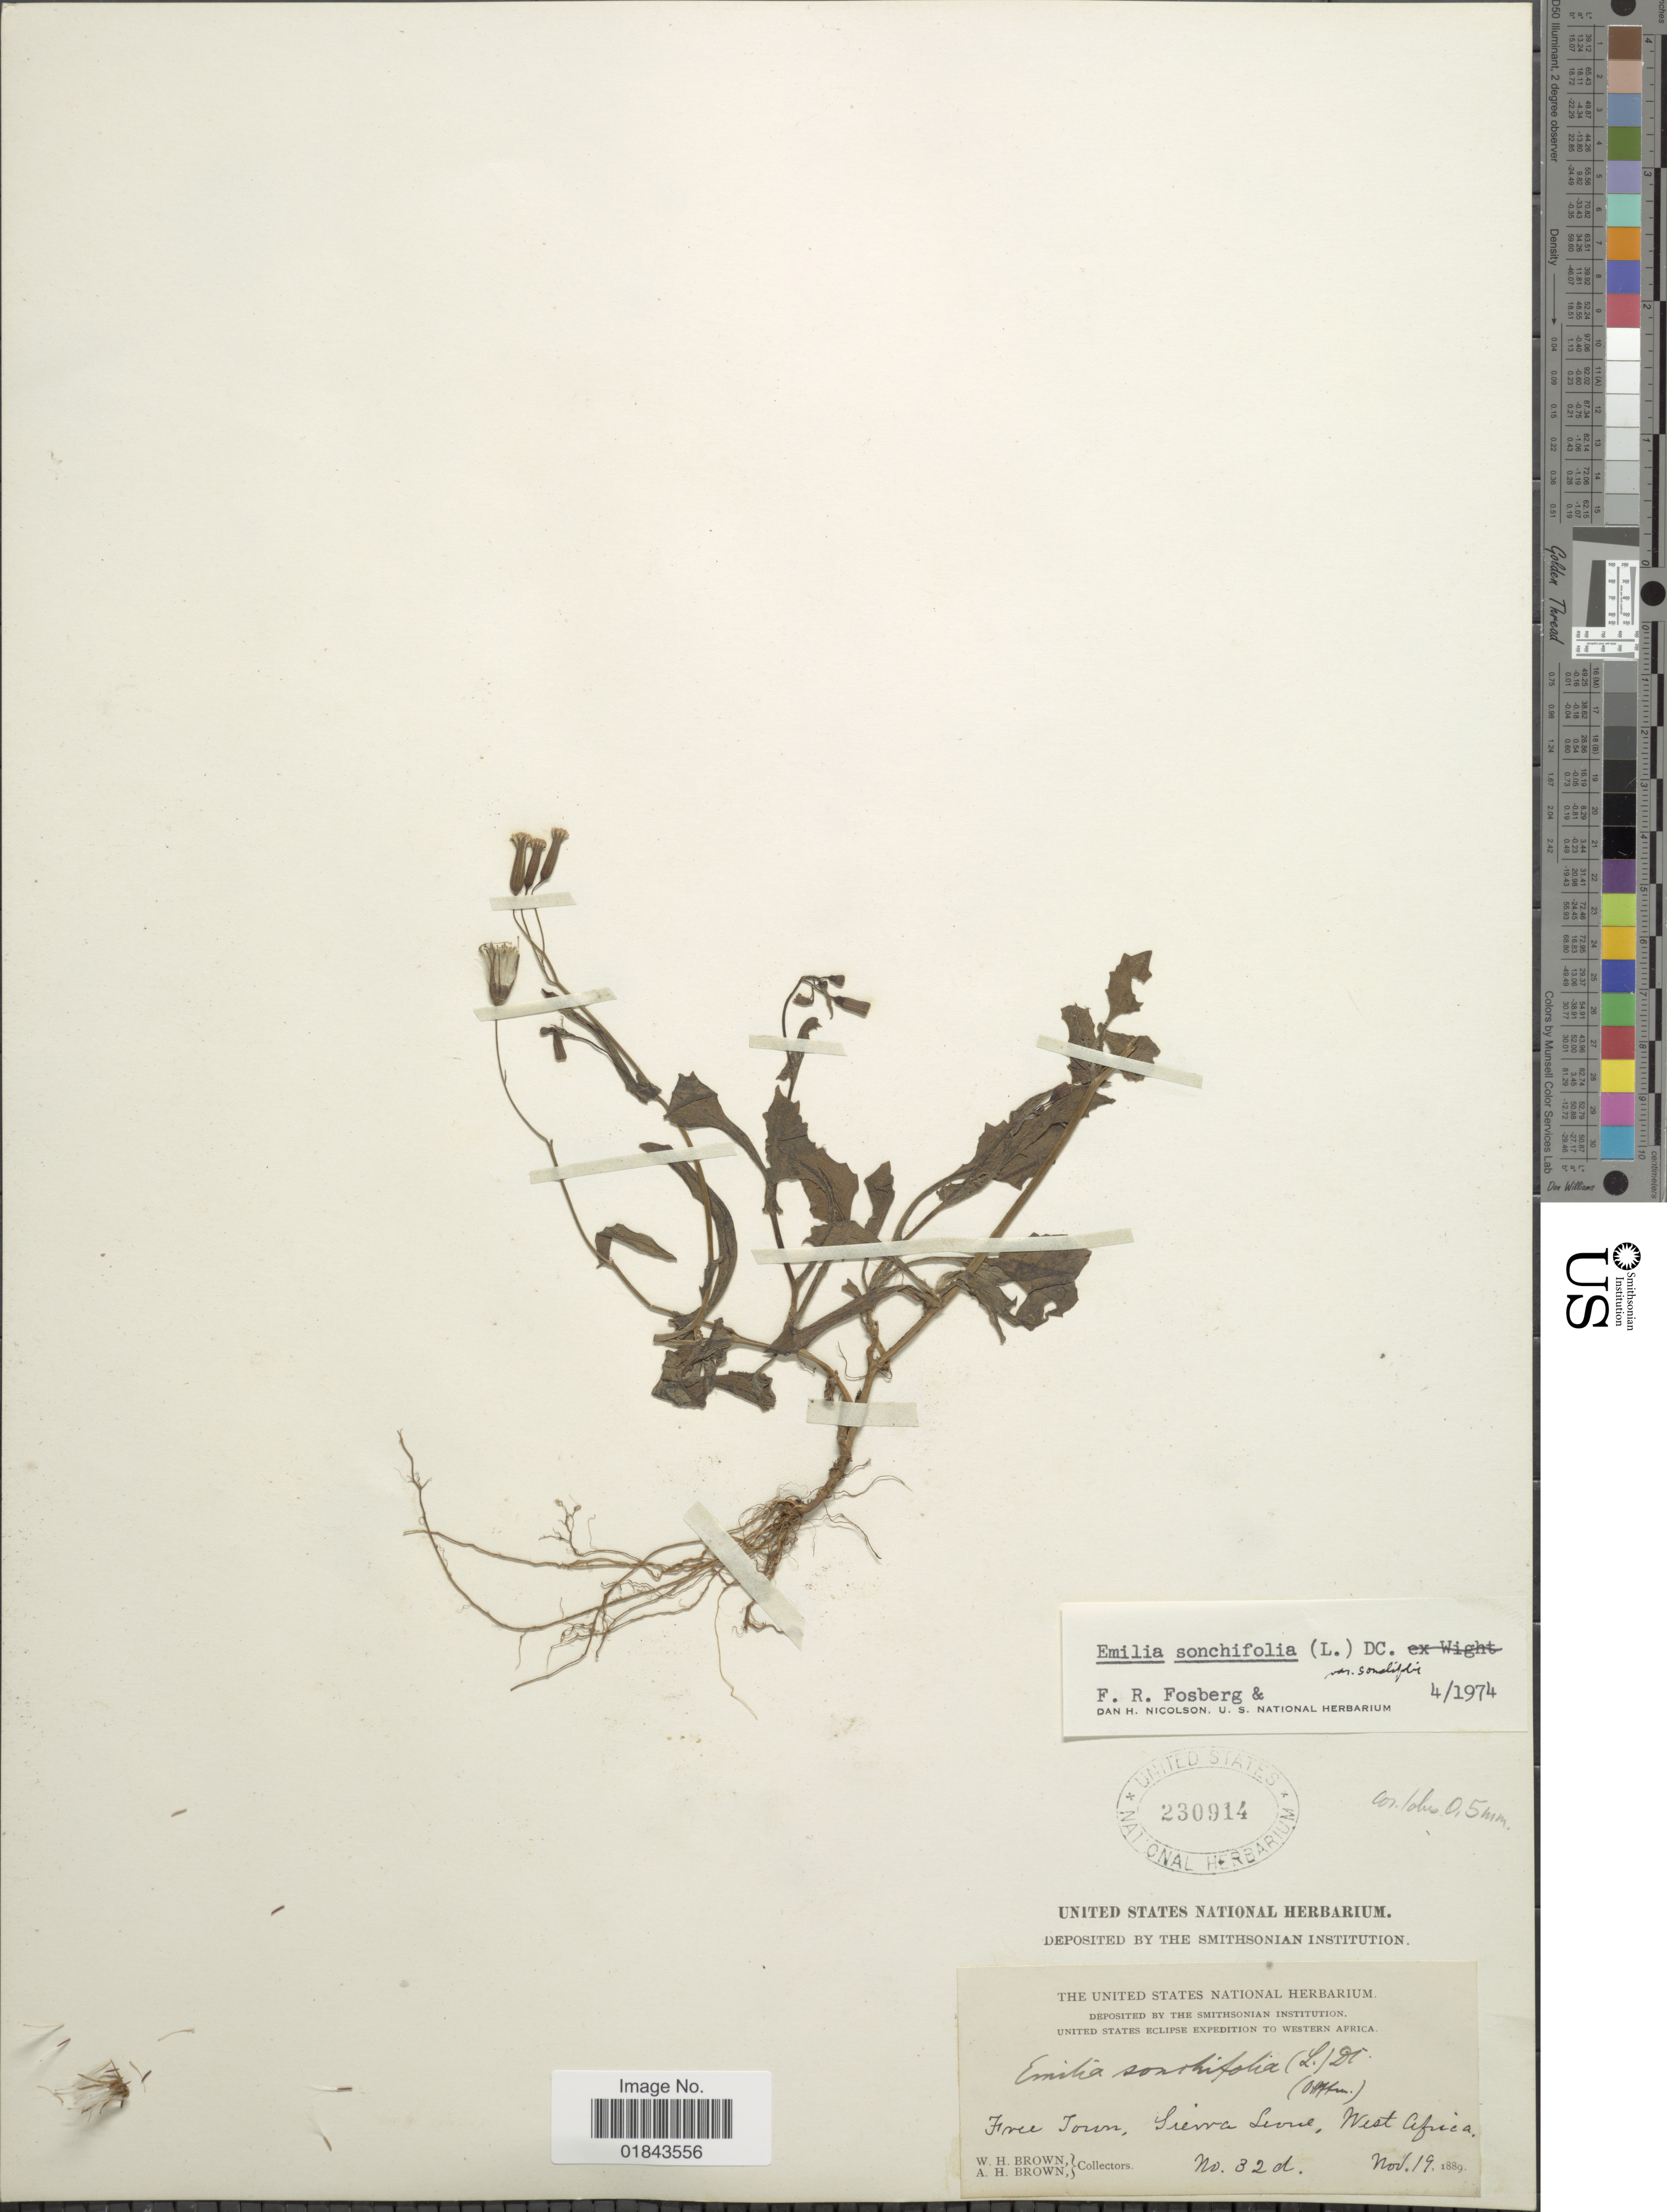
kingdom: Plantae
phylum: Tracheophyta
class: Magnoliopsida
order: Asterales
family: Asteraceae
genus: Emilia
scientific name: Emilia sonchifolia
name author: (L.) DC.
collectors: W. H. Brown & A. H. Brown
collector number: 32d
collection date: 1889-11-19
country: Sierra Leone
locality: Free Town, Sierra Leone, West Africa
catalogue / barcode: US 230914